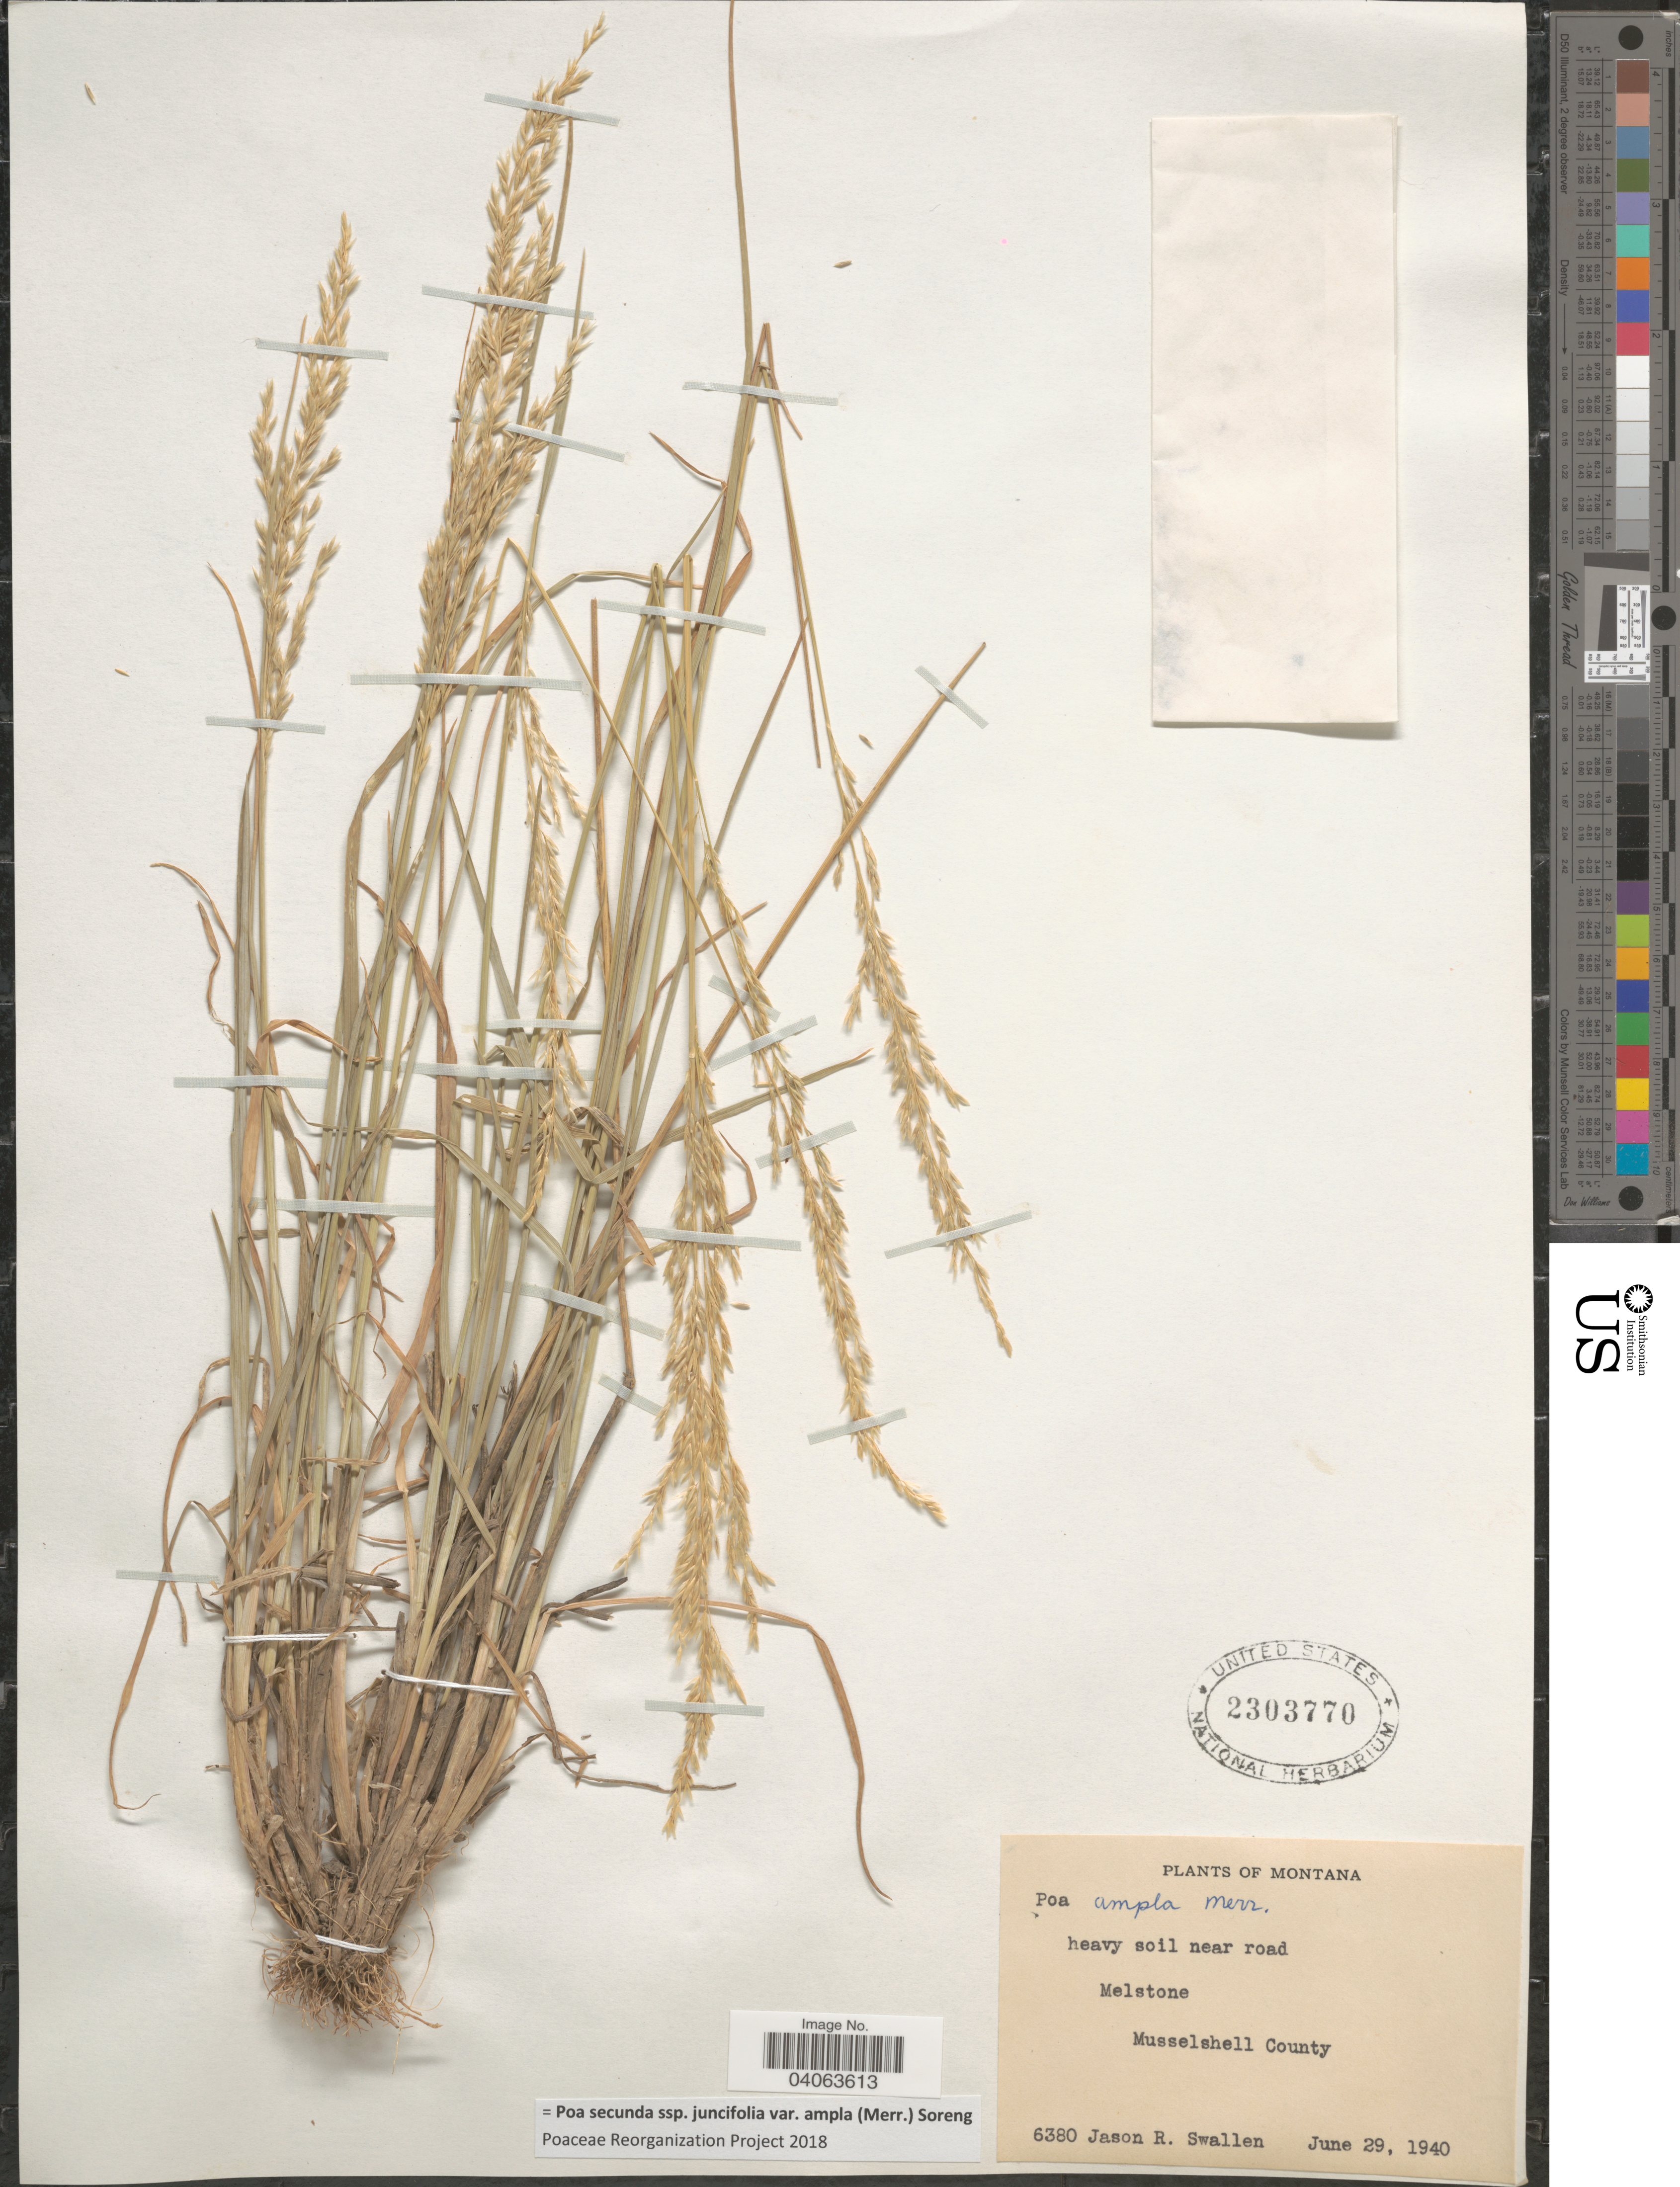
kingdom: Plantae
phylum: Tracheophyta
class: Liliopsida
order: Poales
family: Poaceae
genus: Poa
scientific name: Poa secunda subsp. juncifolia var. ampla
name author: (Merr.) Soreng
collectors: J. R. Swallen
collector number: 6380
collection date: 1940-06-29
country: United States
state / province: Montana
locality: Melstone, Musselshell County.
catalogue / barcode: US 2303770